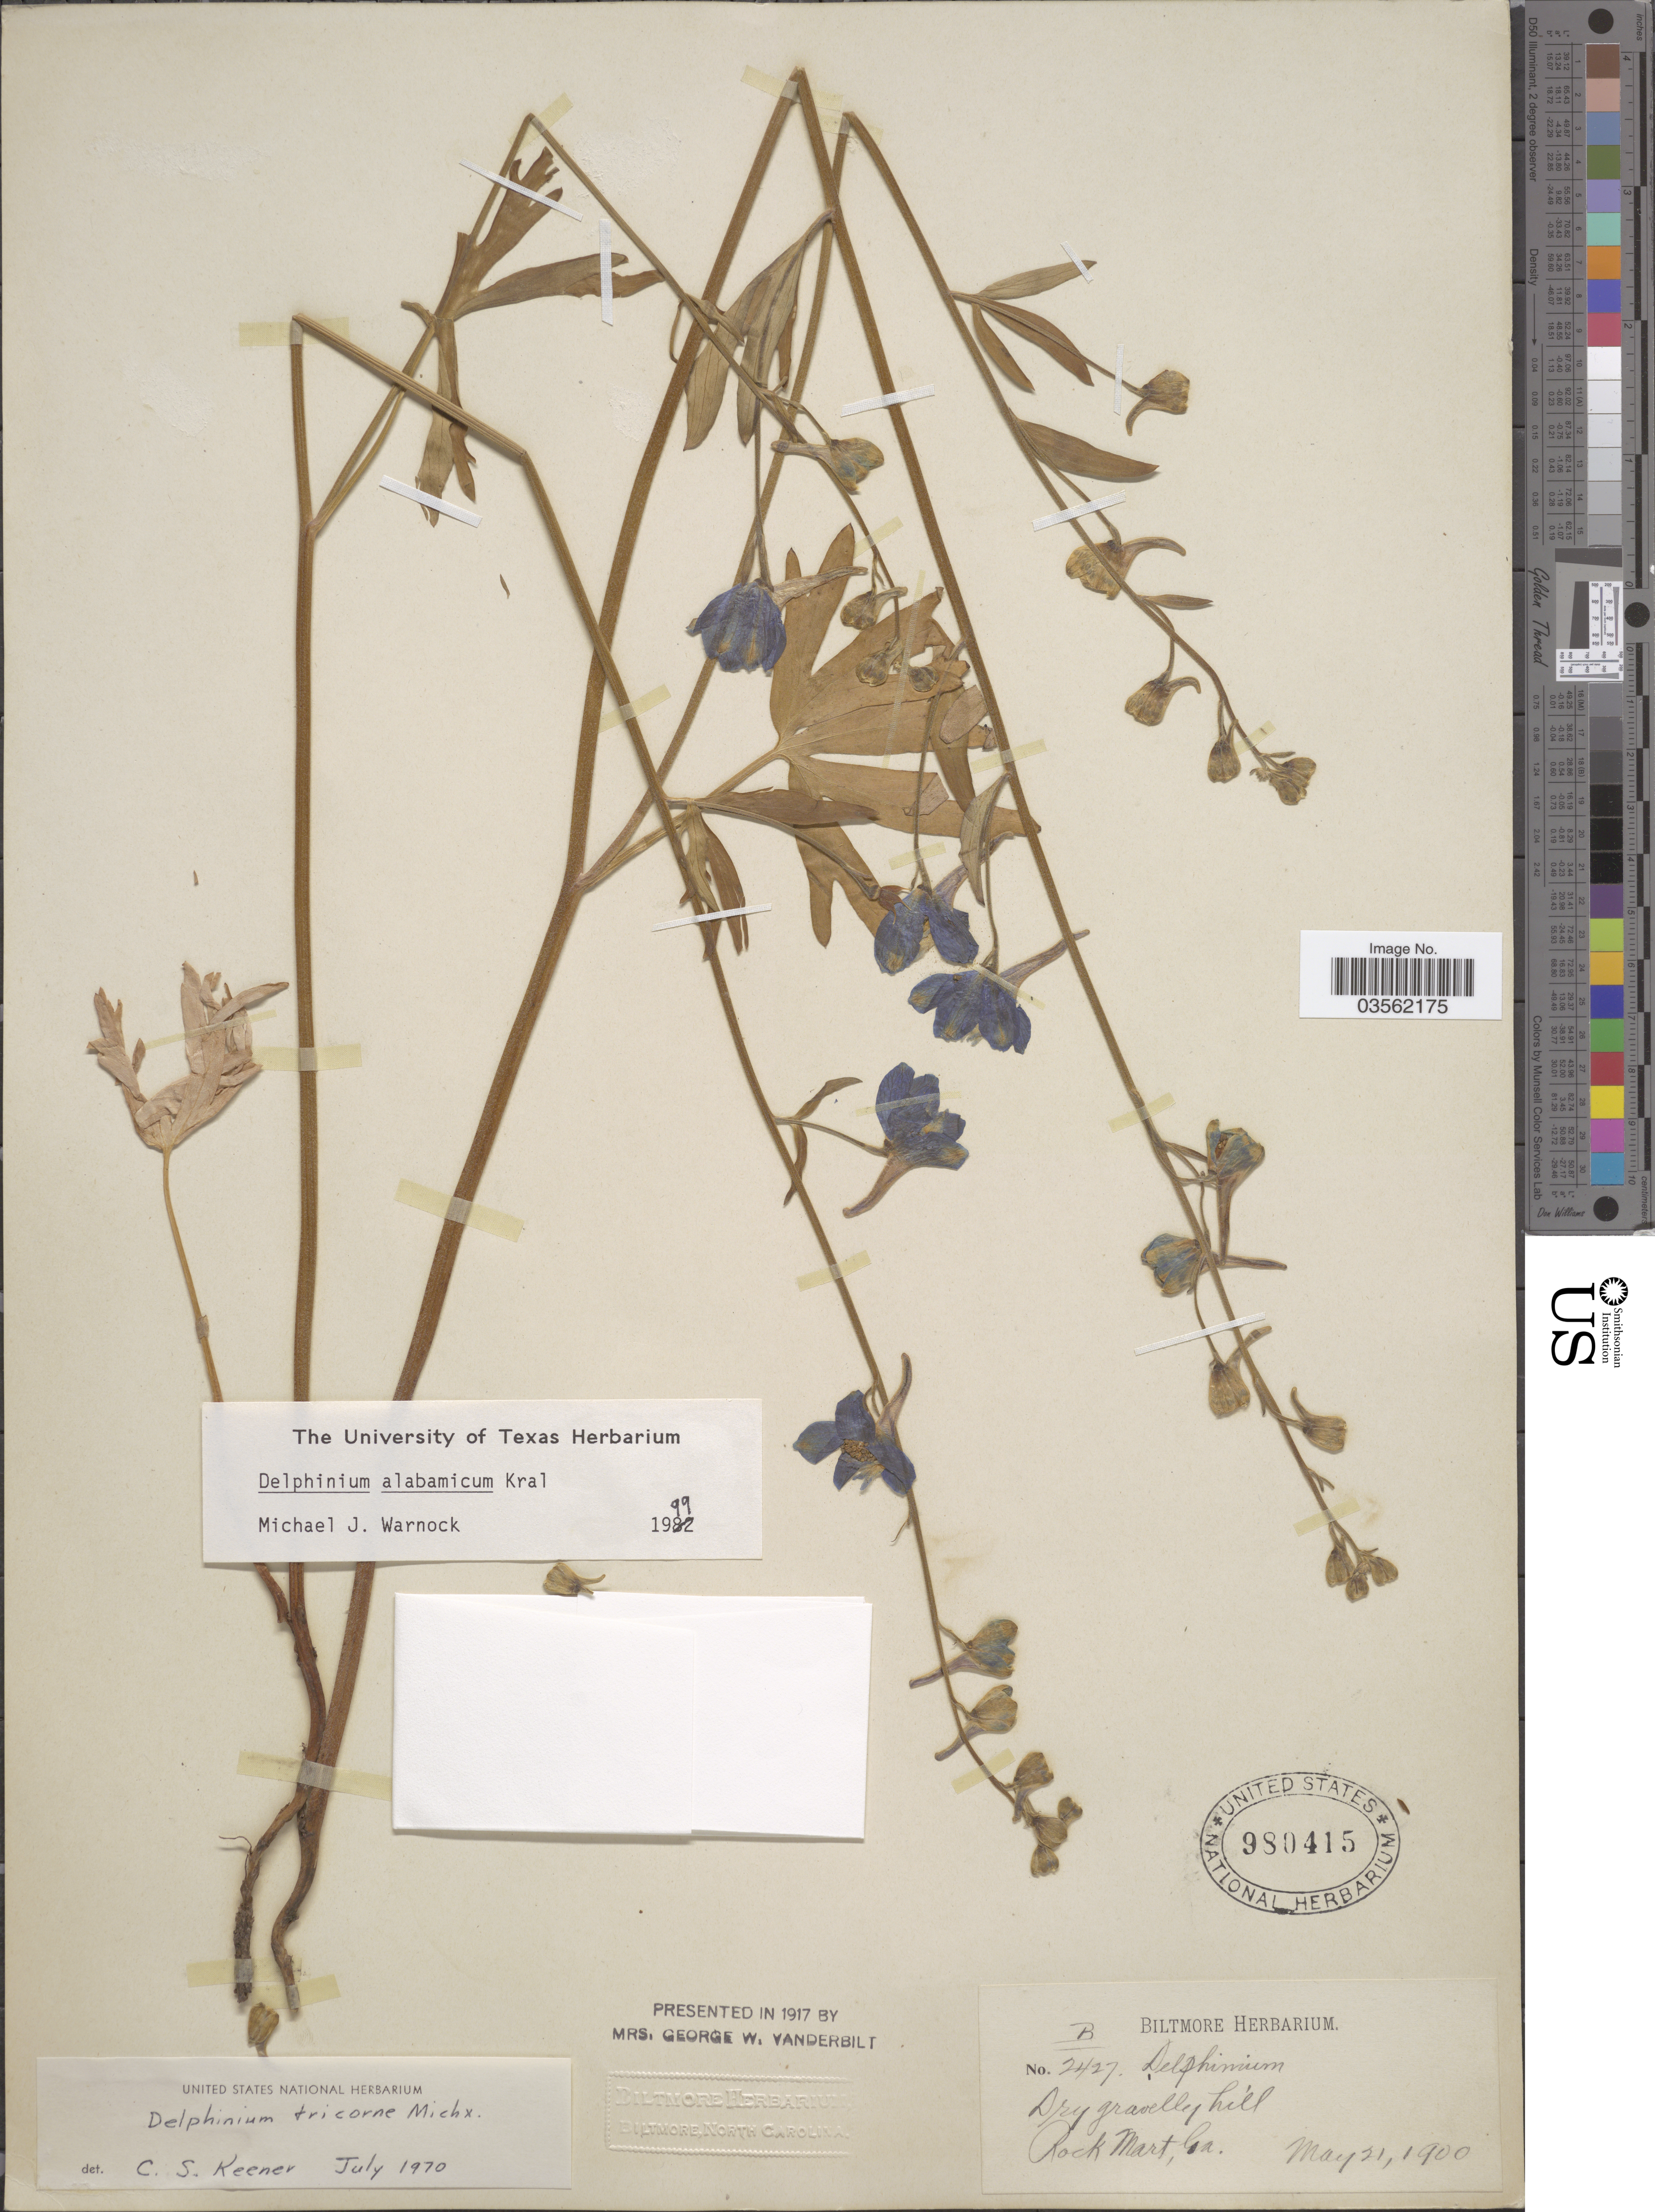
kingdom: Plantae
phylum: Tracheophyta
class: Magnoliopsida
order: Ranunculales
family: Ranunculaceae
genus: Delphinium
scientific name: Delphinium alabamicum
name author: Kral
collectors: ex herb. Biltmore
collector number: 2427B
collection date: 1900-05-21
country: United States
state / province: Georgia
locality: Dry gravelly hill. Rock Mart.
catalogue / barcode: US 980415